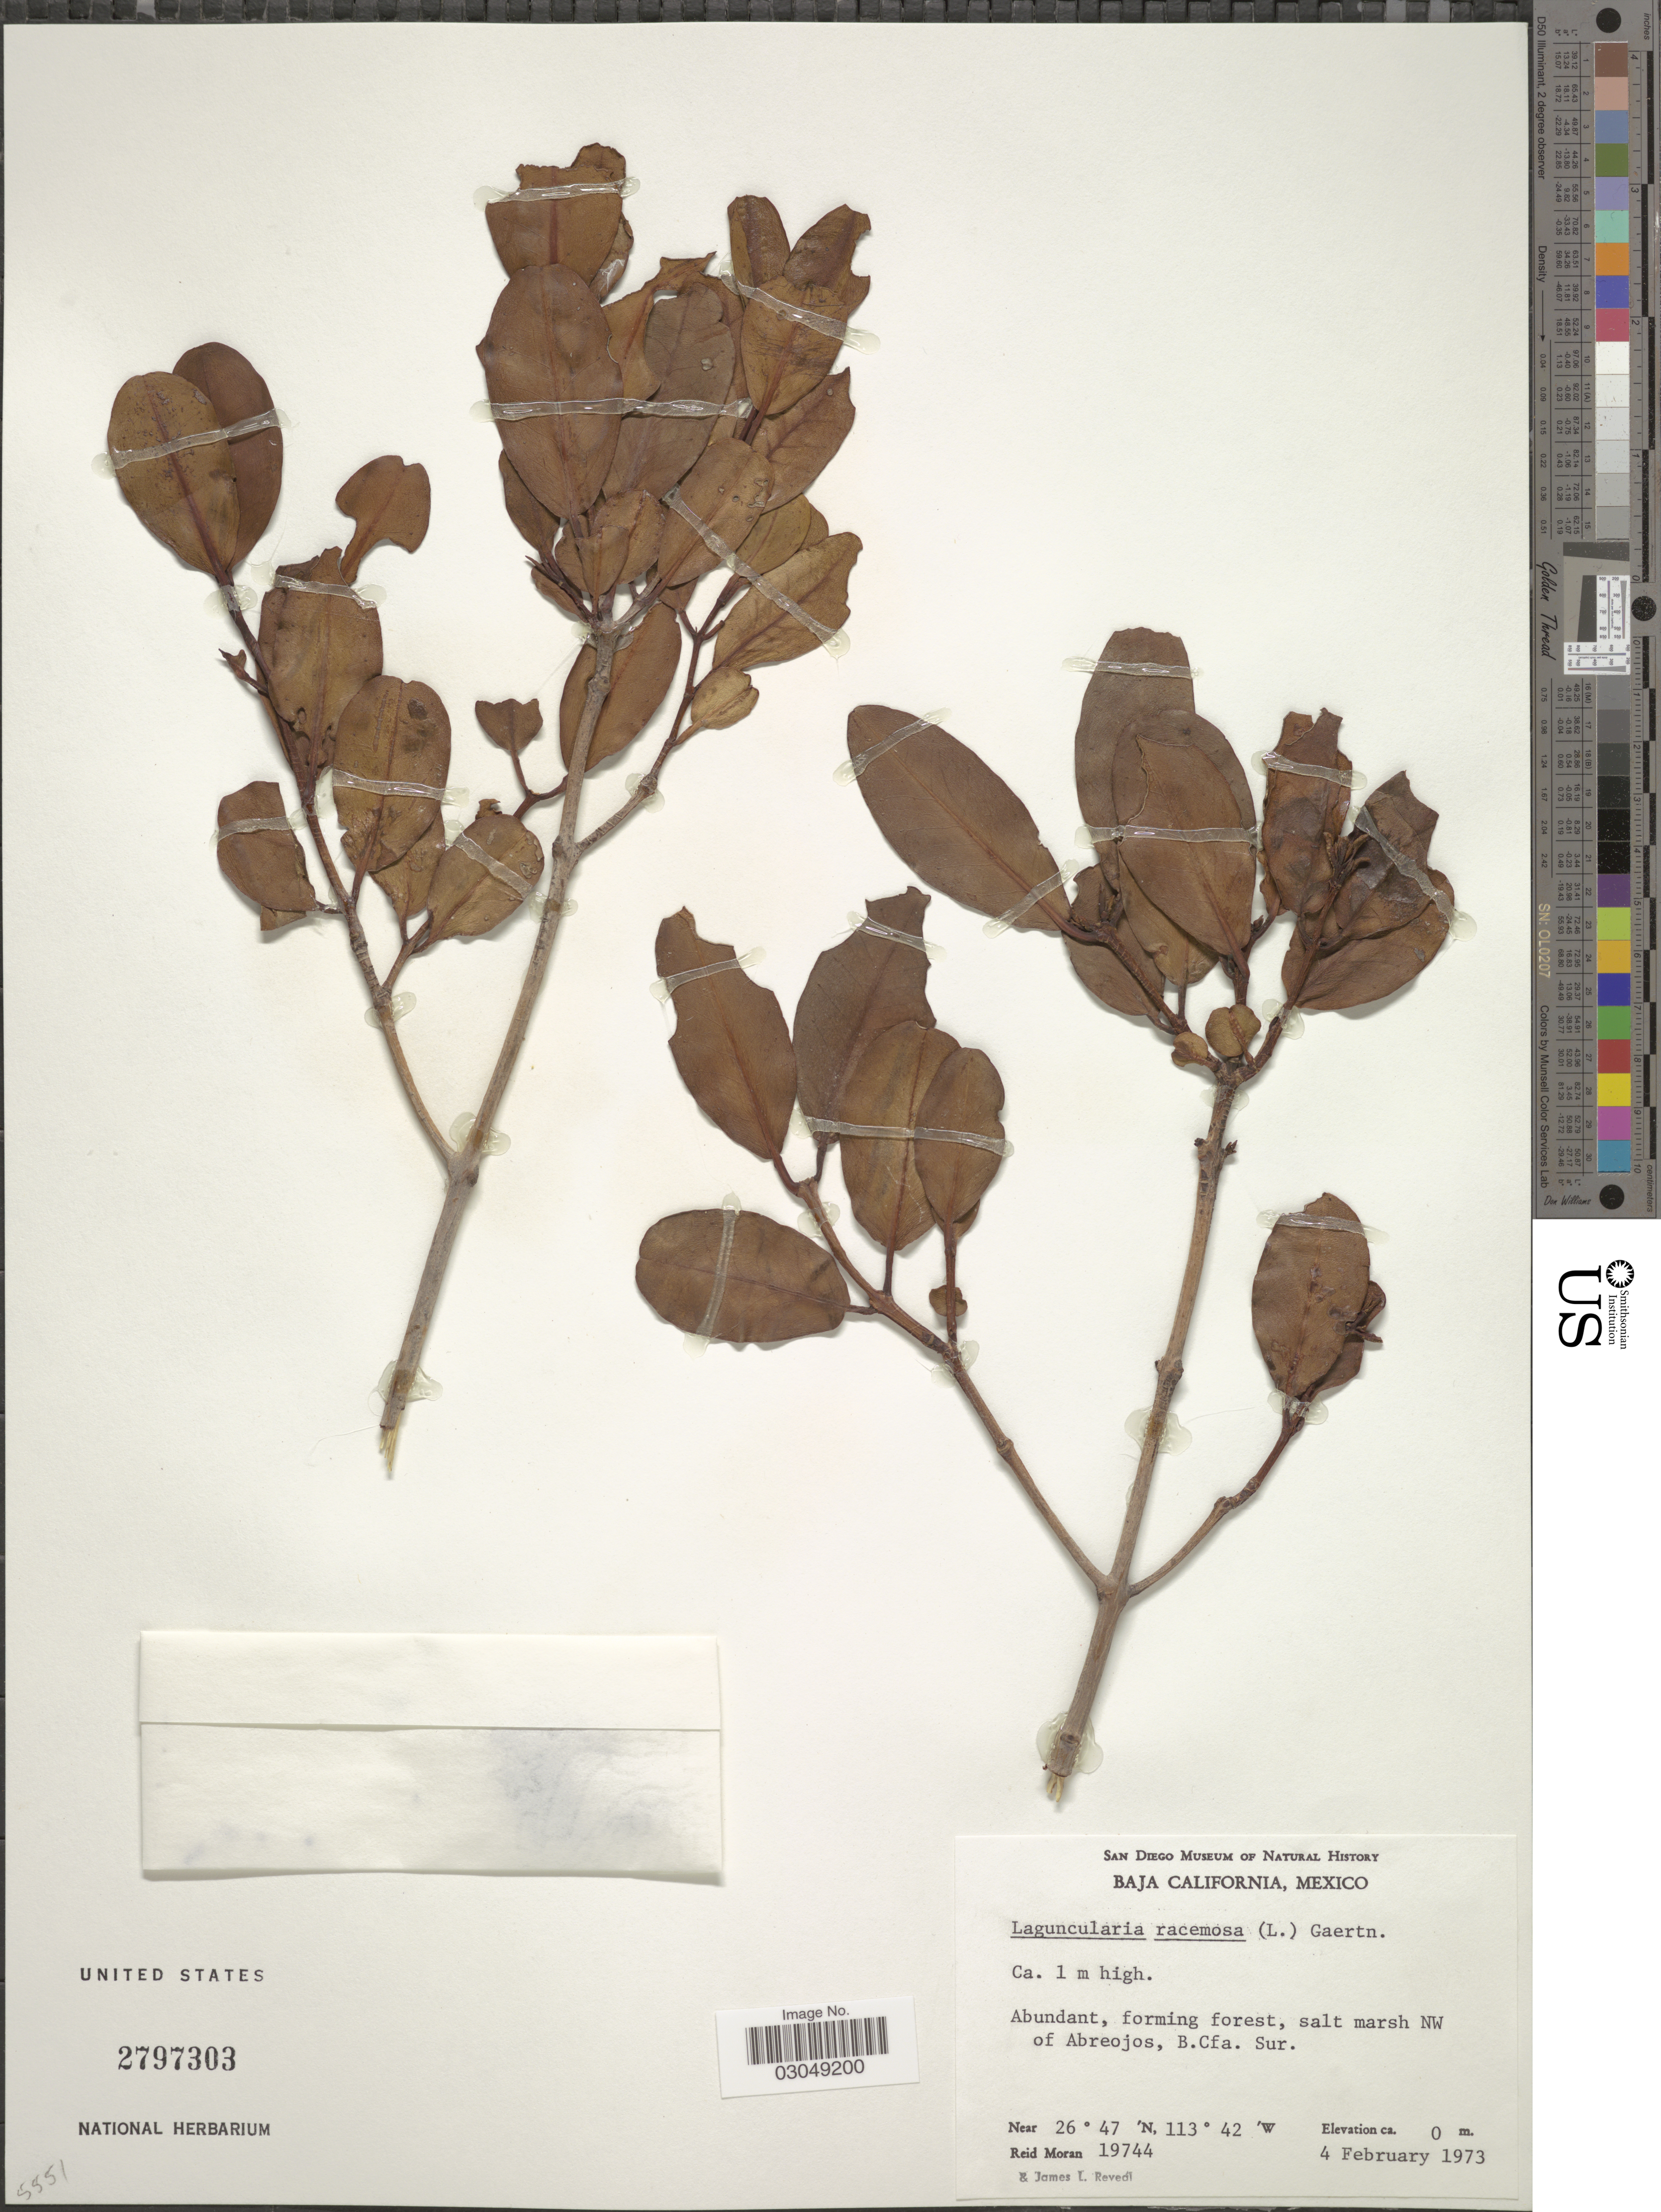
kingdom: Plantae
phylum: Tracheophyta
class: Magnoliopsida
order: Myrtales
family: Combretaceae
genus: Laguncularia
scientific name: Laguncularia racemosa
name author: (L.) C.F. Gaertn.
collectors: R. Moran & J. L. Reveal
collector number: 19744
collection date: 1973-02-04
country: Mexico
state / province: Baja California Sur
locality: Salt marsh NW of Abreojos, B. Cfa. Sur.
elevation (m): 0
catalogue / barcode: US 2797303